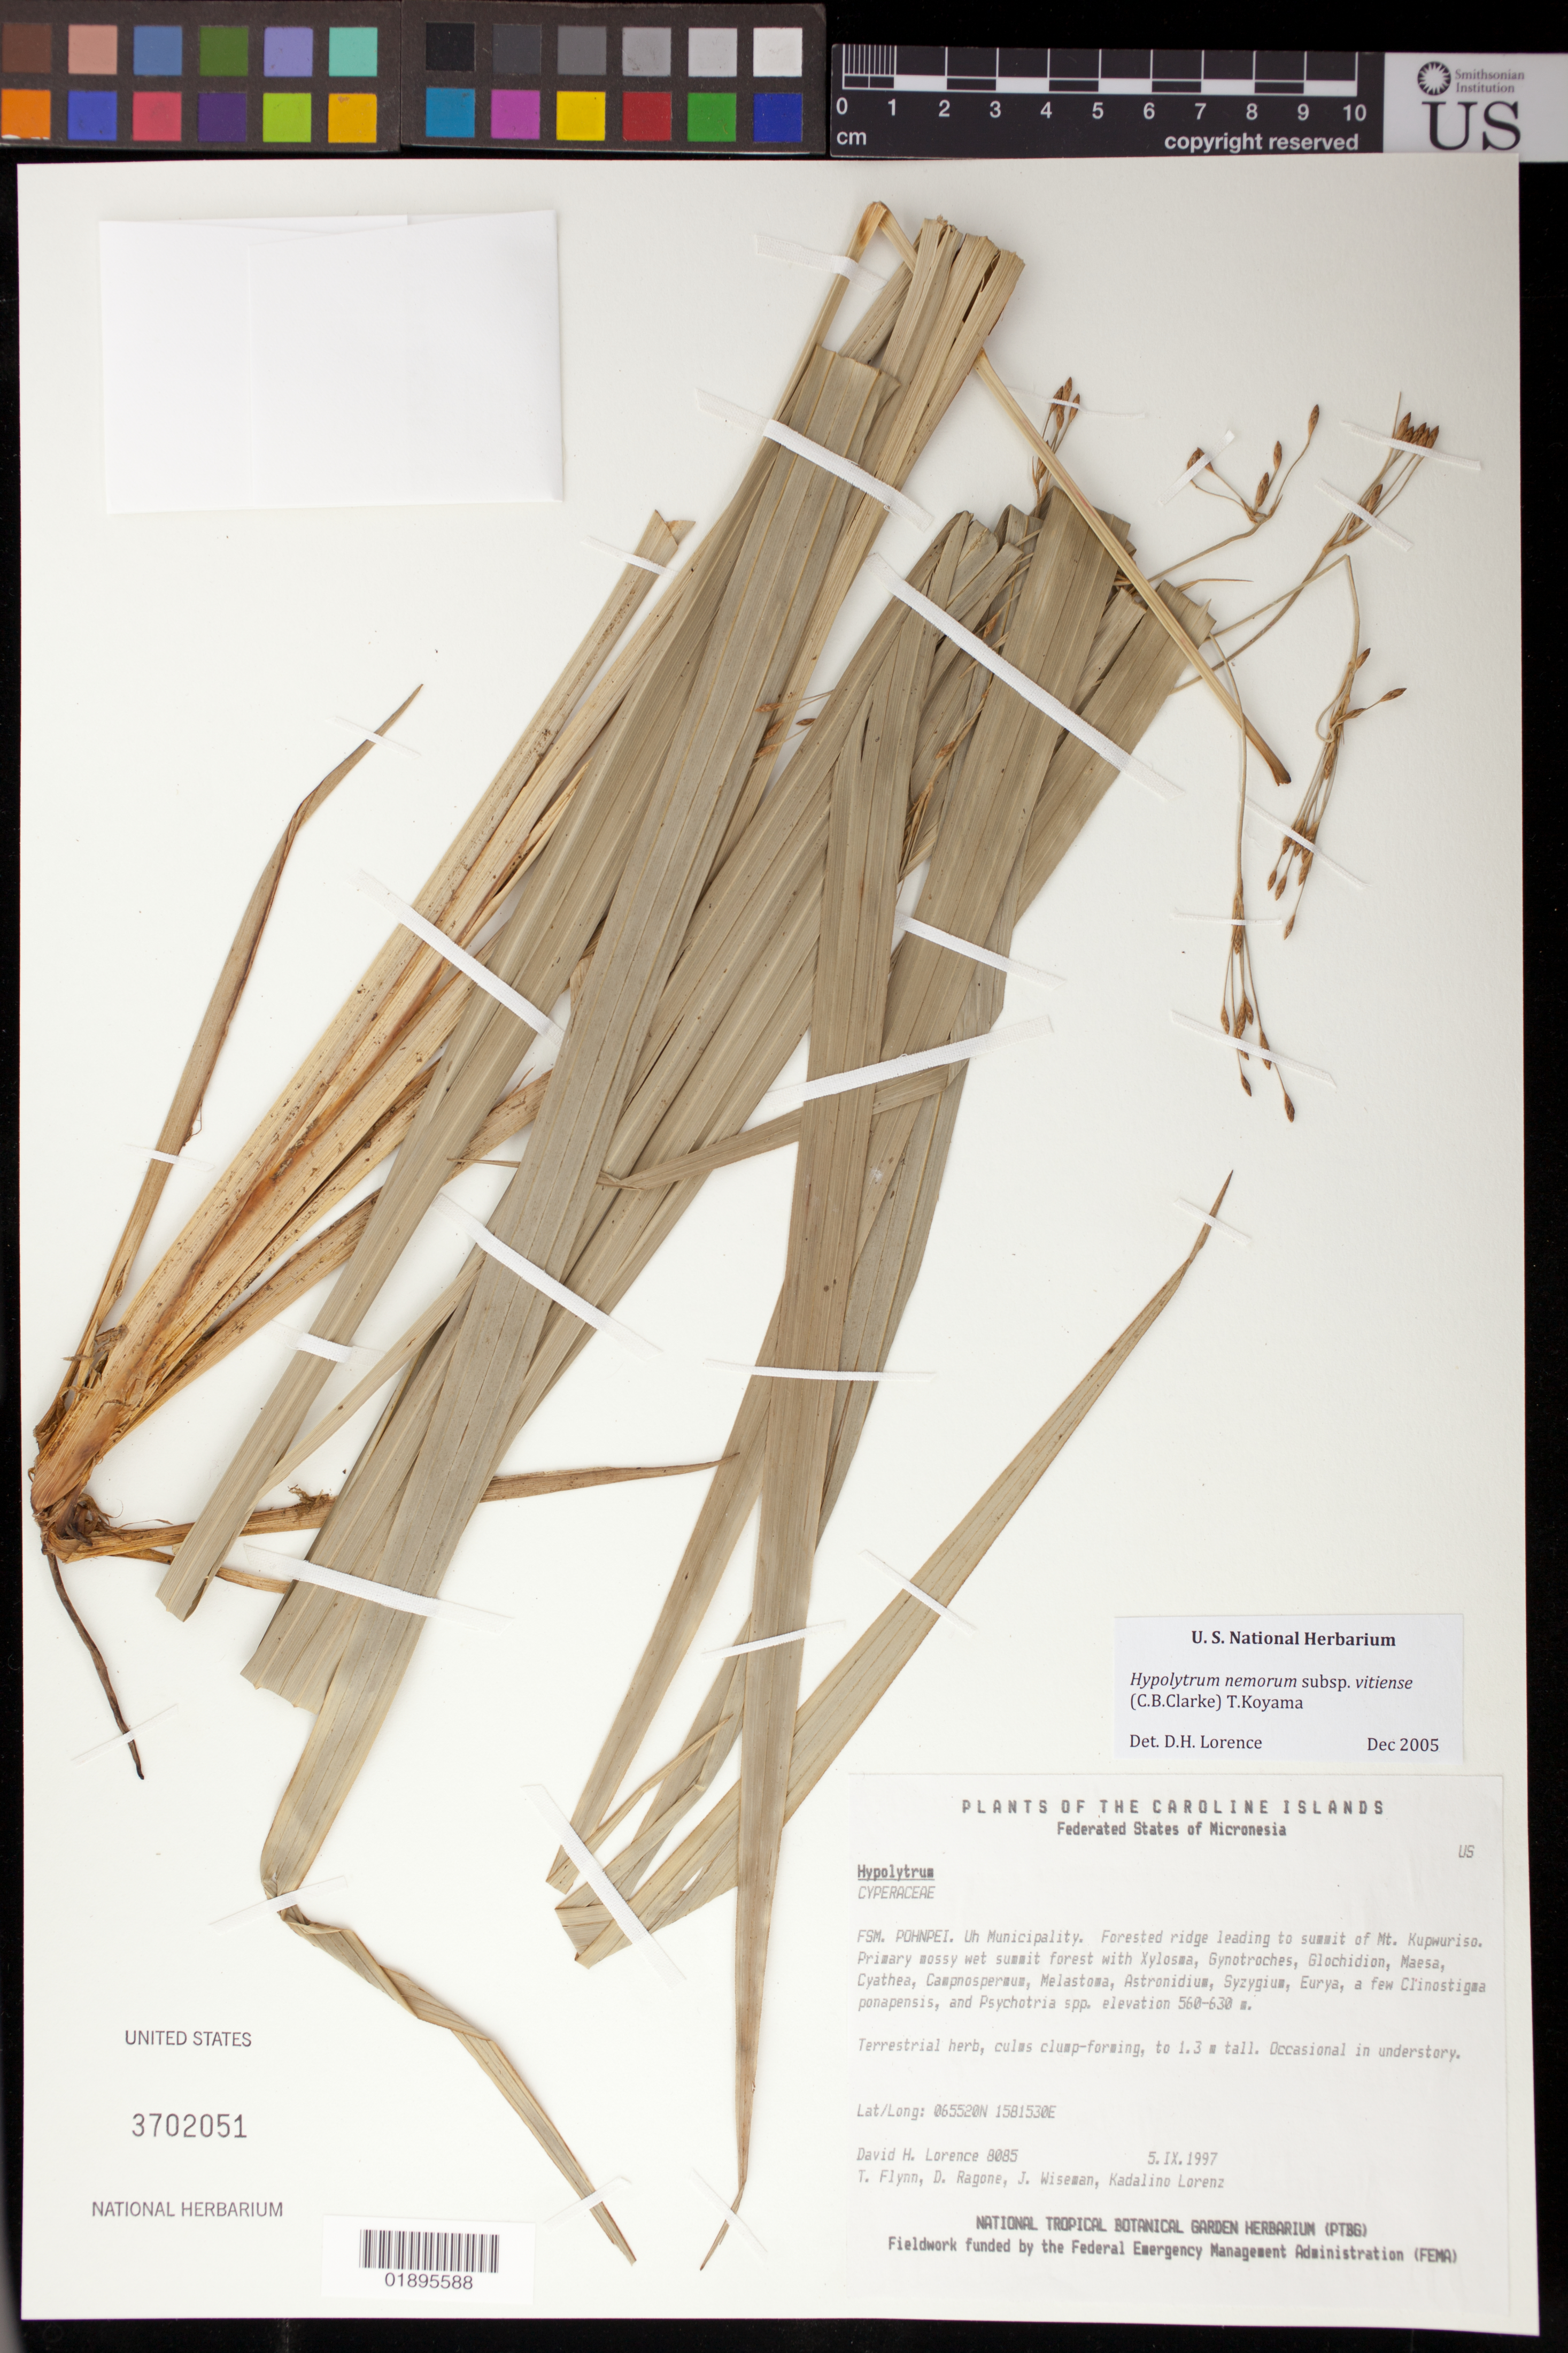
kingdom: Plantae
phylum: Tracheophyta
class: Liliopsida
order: Poales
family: Cyperaceae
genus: Hypolytrum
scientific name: Hypolytrum nemorum subsp. vitiense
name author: (C.B. Clarke) T. Koyama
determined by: Lorence, David H., (PTBG), National Tropical Botanical Garden (UNITED STATES)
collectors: D. Lorence, T. W. Flynn, D. Ragone, J. Wiseman & K. Lorenz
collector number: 8085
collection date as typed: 5 Sep 1997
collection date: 1997-09-05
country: Micronesia, Federated States of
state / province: Pohnpei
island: Pohnpei [Ponape]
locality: Uh Municipality, forested ridge leading to summit of Mt. Kupwuriso.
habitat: Primary mossy wet summit forest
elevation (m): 560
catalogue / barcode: US 3702051